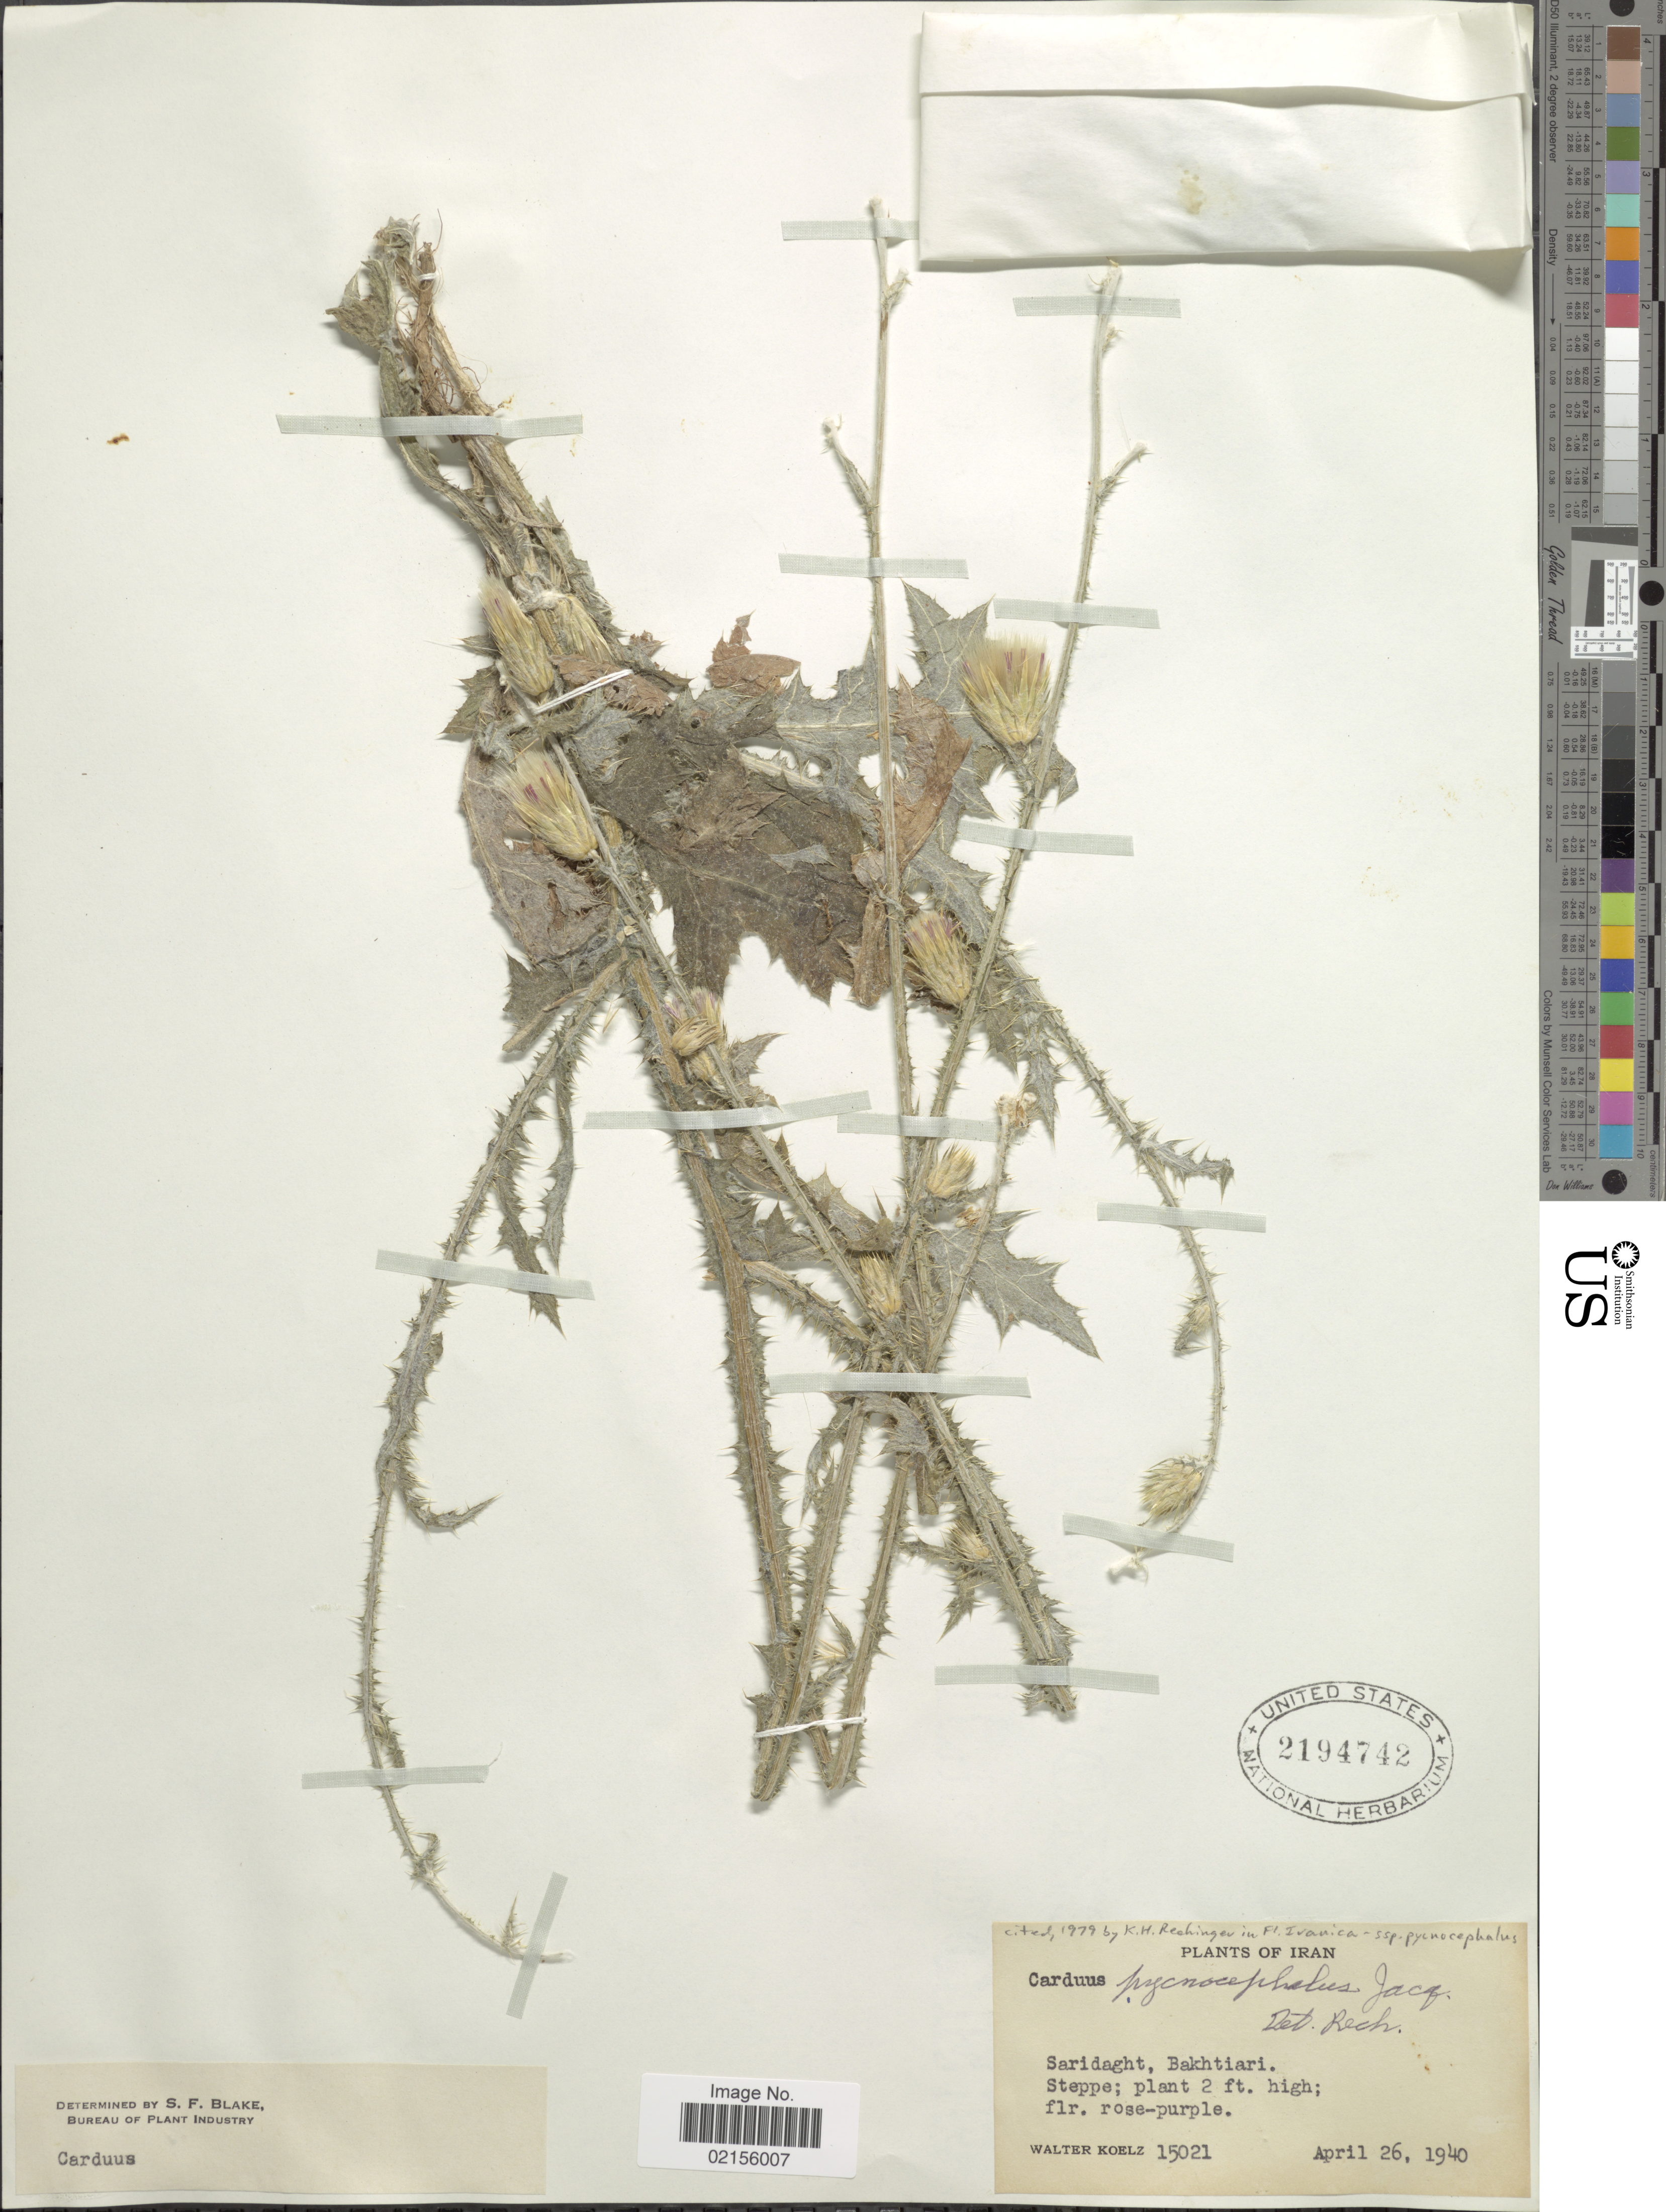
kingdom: Plantae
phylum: Tracheophyta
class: Magnoliopsida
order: Asterales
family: Asteraceae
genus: Carduus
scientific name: Carduus pycnocephalus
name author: L.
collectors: W. N. Koelz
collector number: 15021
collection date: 1940-04-26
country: Iran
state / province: Chahar Mahaal and Bakhtiari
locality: Saridaght, Bakhtiari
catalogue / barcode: US 2194742